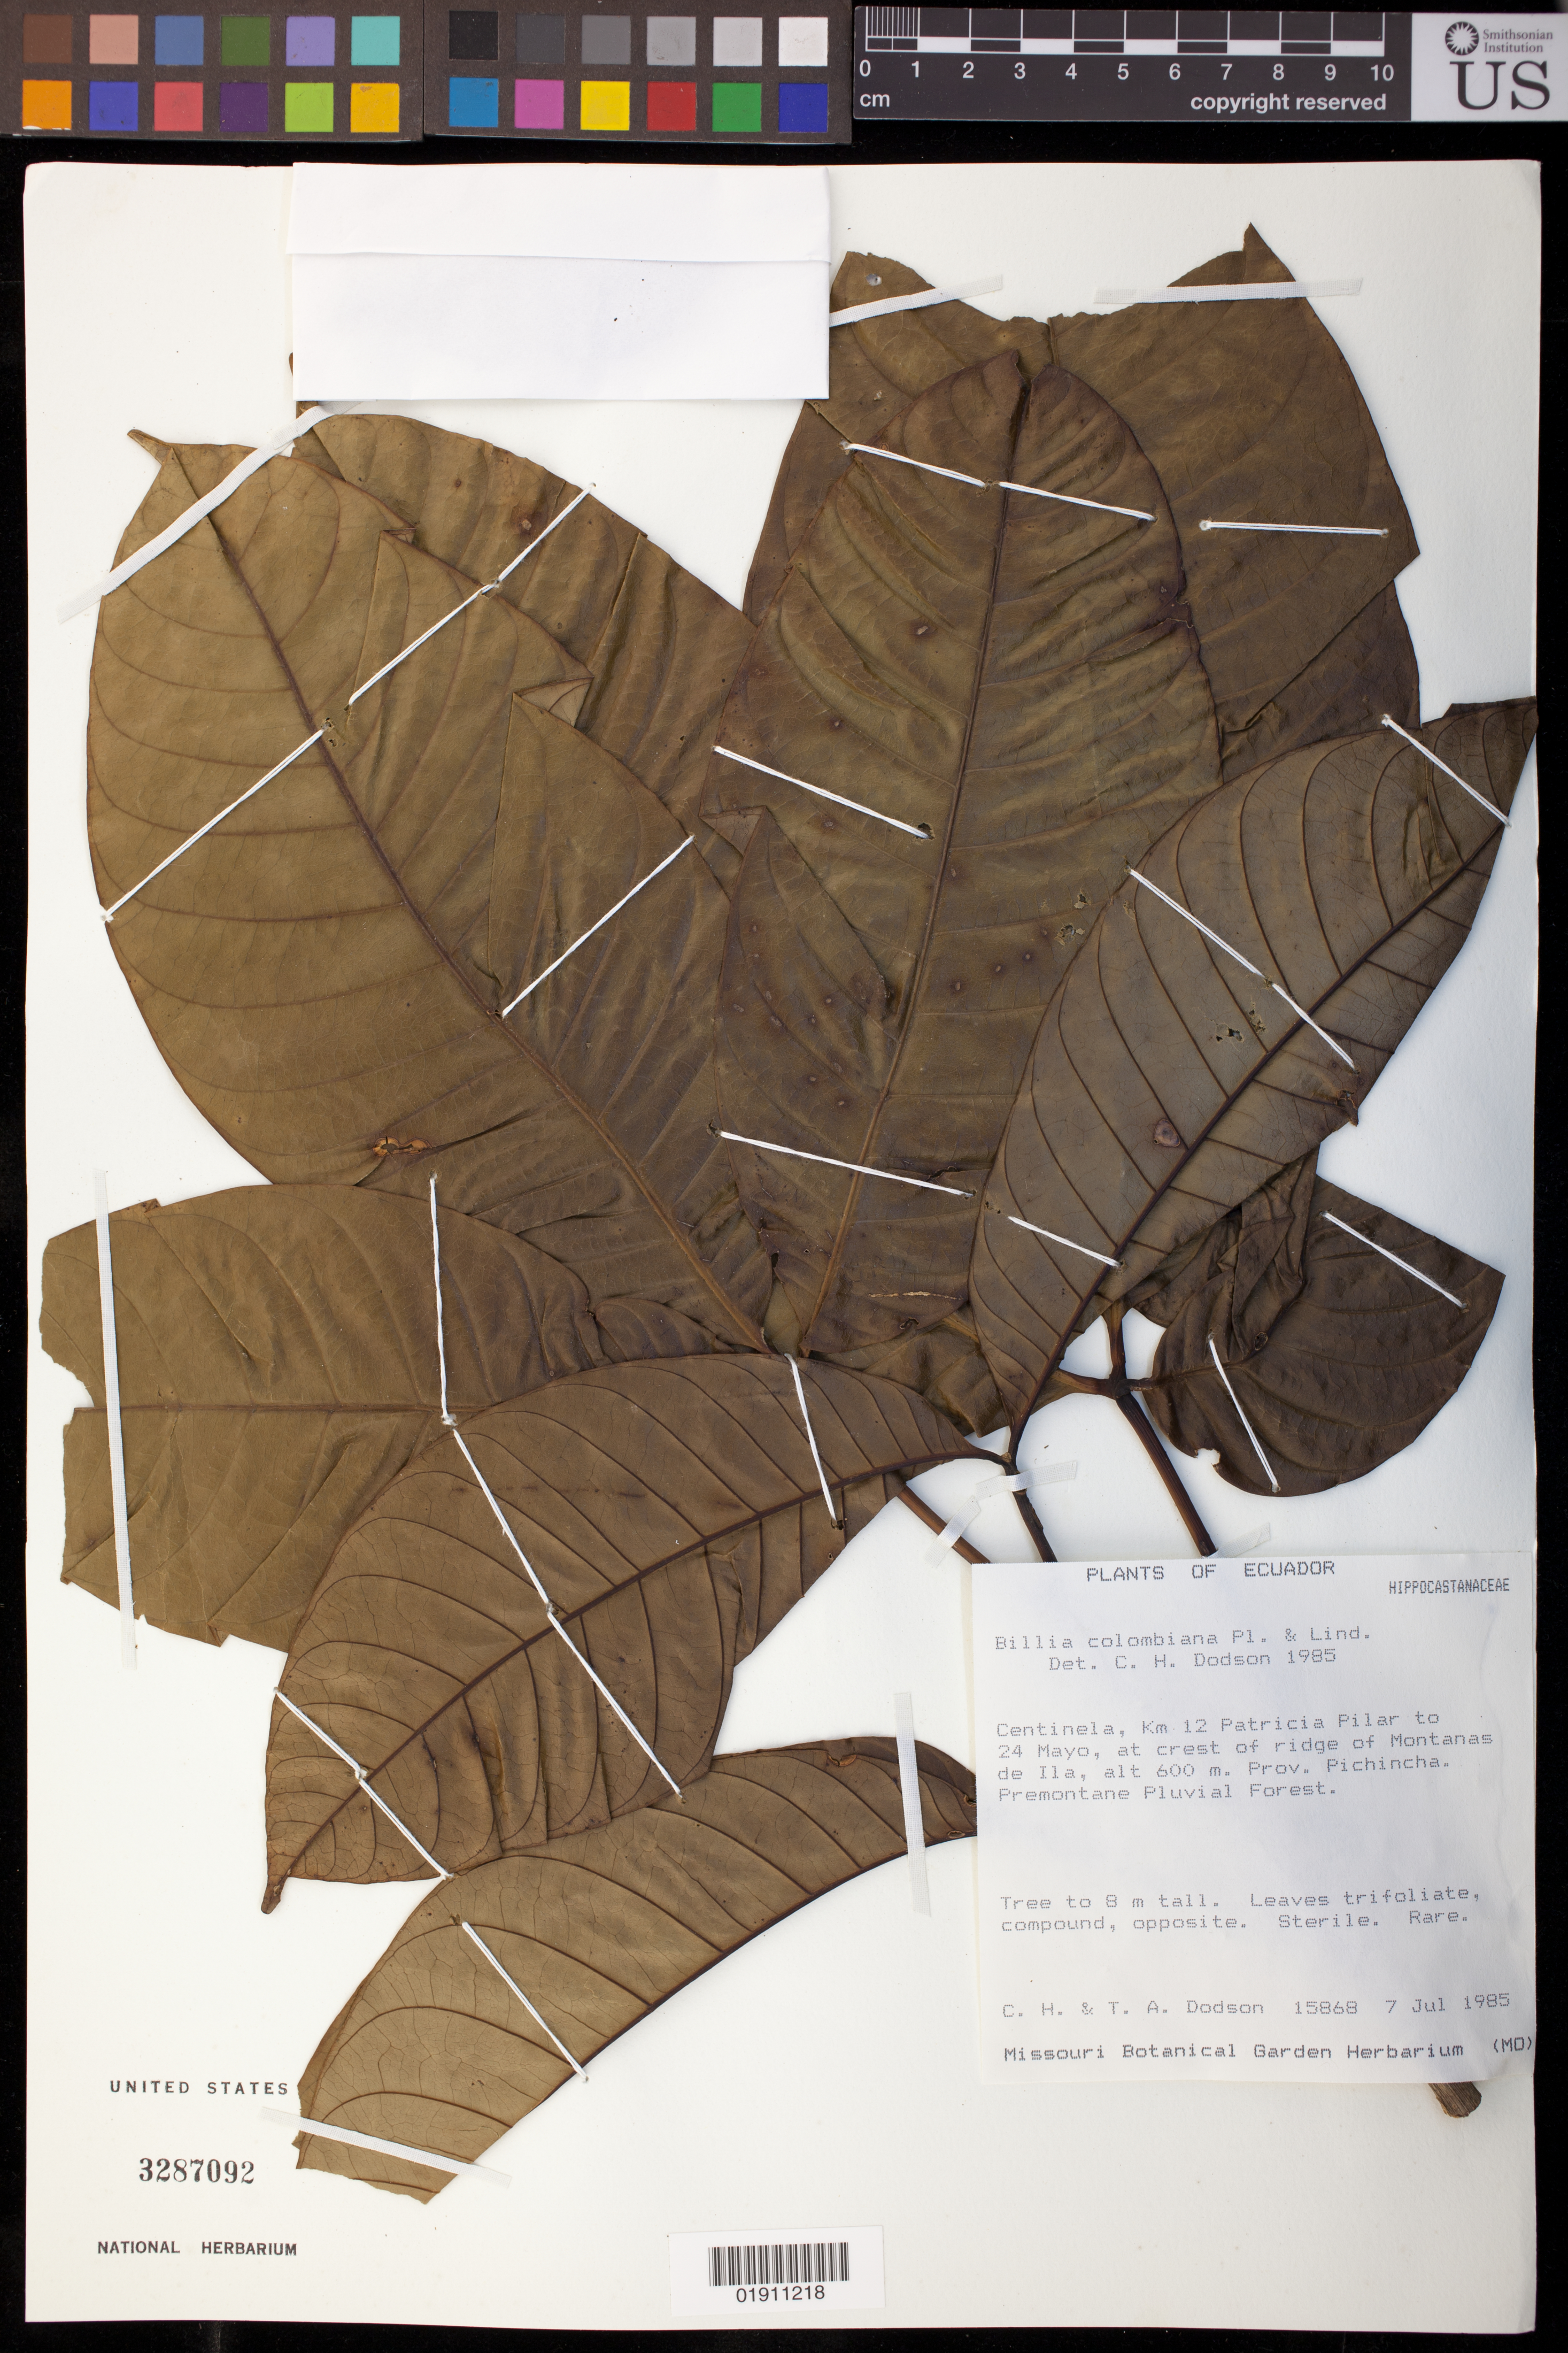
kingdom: Plantae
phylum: Tracheophyta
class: Magnoliopsida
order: Sapindales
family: Sapindaceae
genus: Billia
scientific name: Billia rosea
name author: (Planch. & Linden) C. Ulloa & P.M. Jørg.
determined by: Acevedo-Rodríguez, P., (BOT), Smithsonian Institution - National Museum of Natural History (UNITED STATES)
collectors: C. H. Dodson & T. A. Dodson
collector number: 15868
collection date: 1985-07-07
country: Ecuador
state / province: Pichincha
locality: Centinela, Km 12 Patricia Pilar to 24 Mayo, at crest of ridge of Montanas de Ila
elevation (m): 600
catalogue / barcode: US 3287092